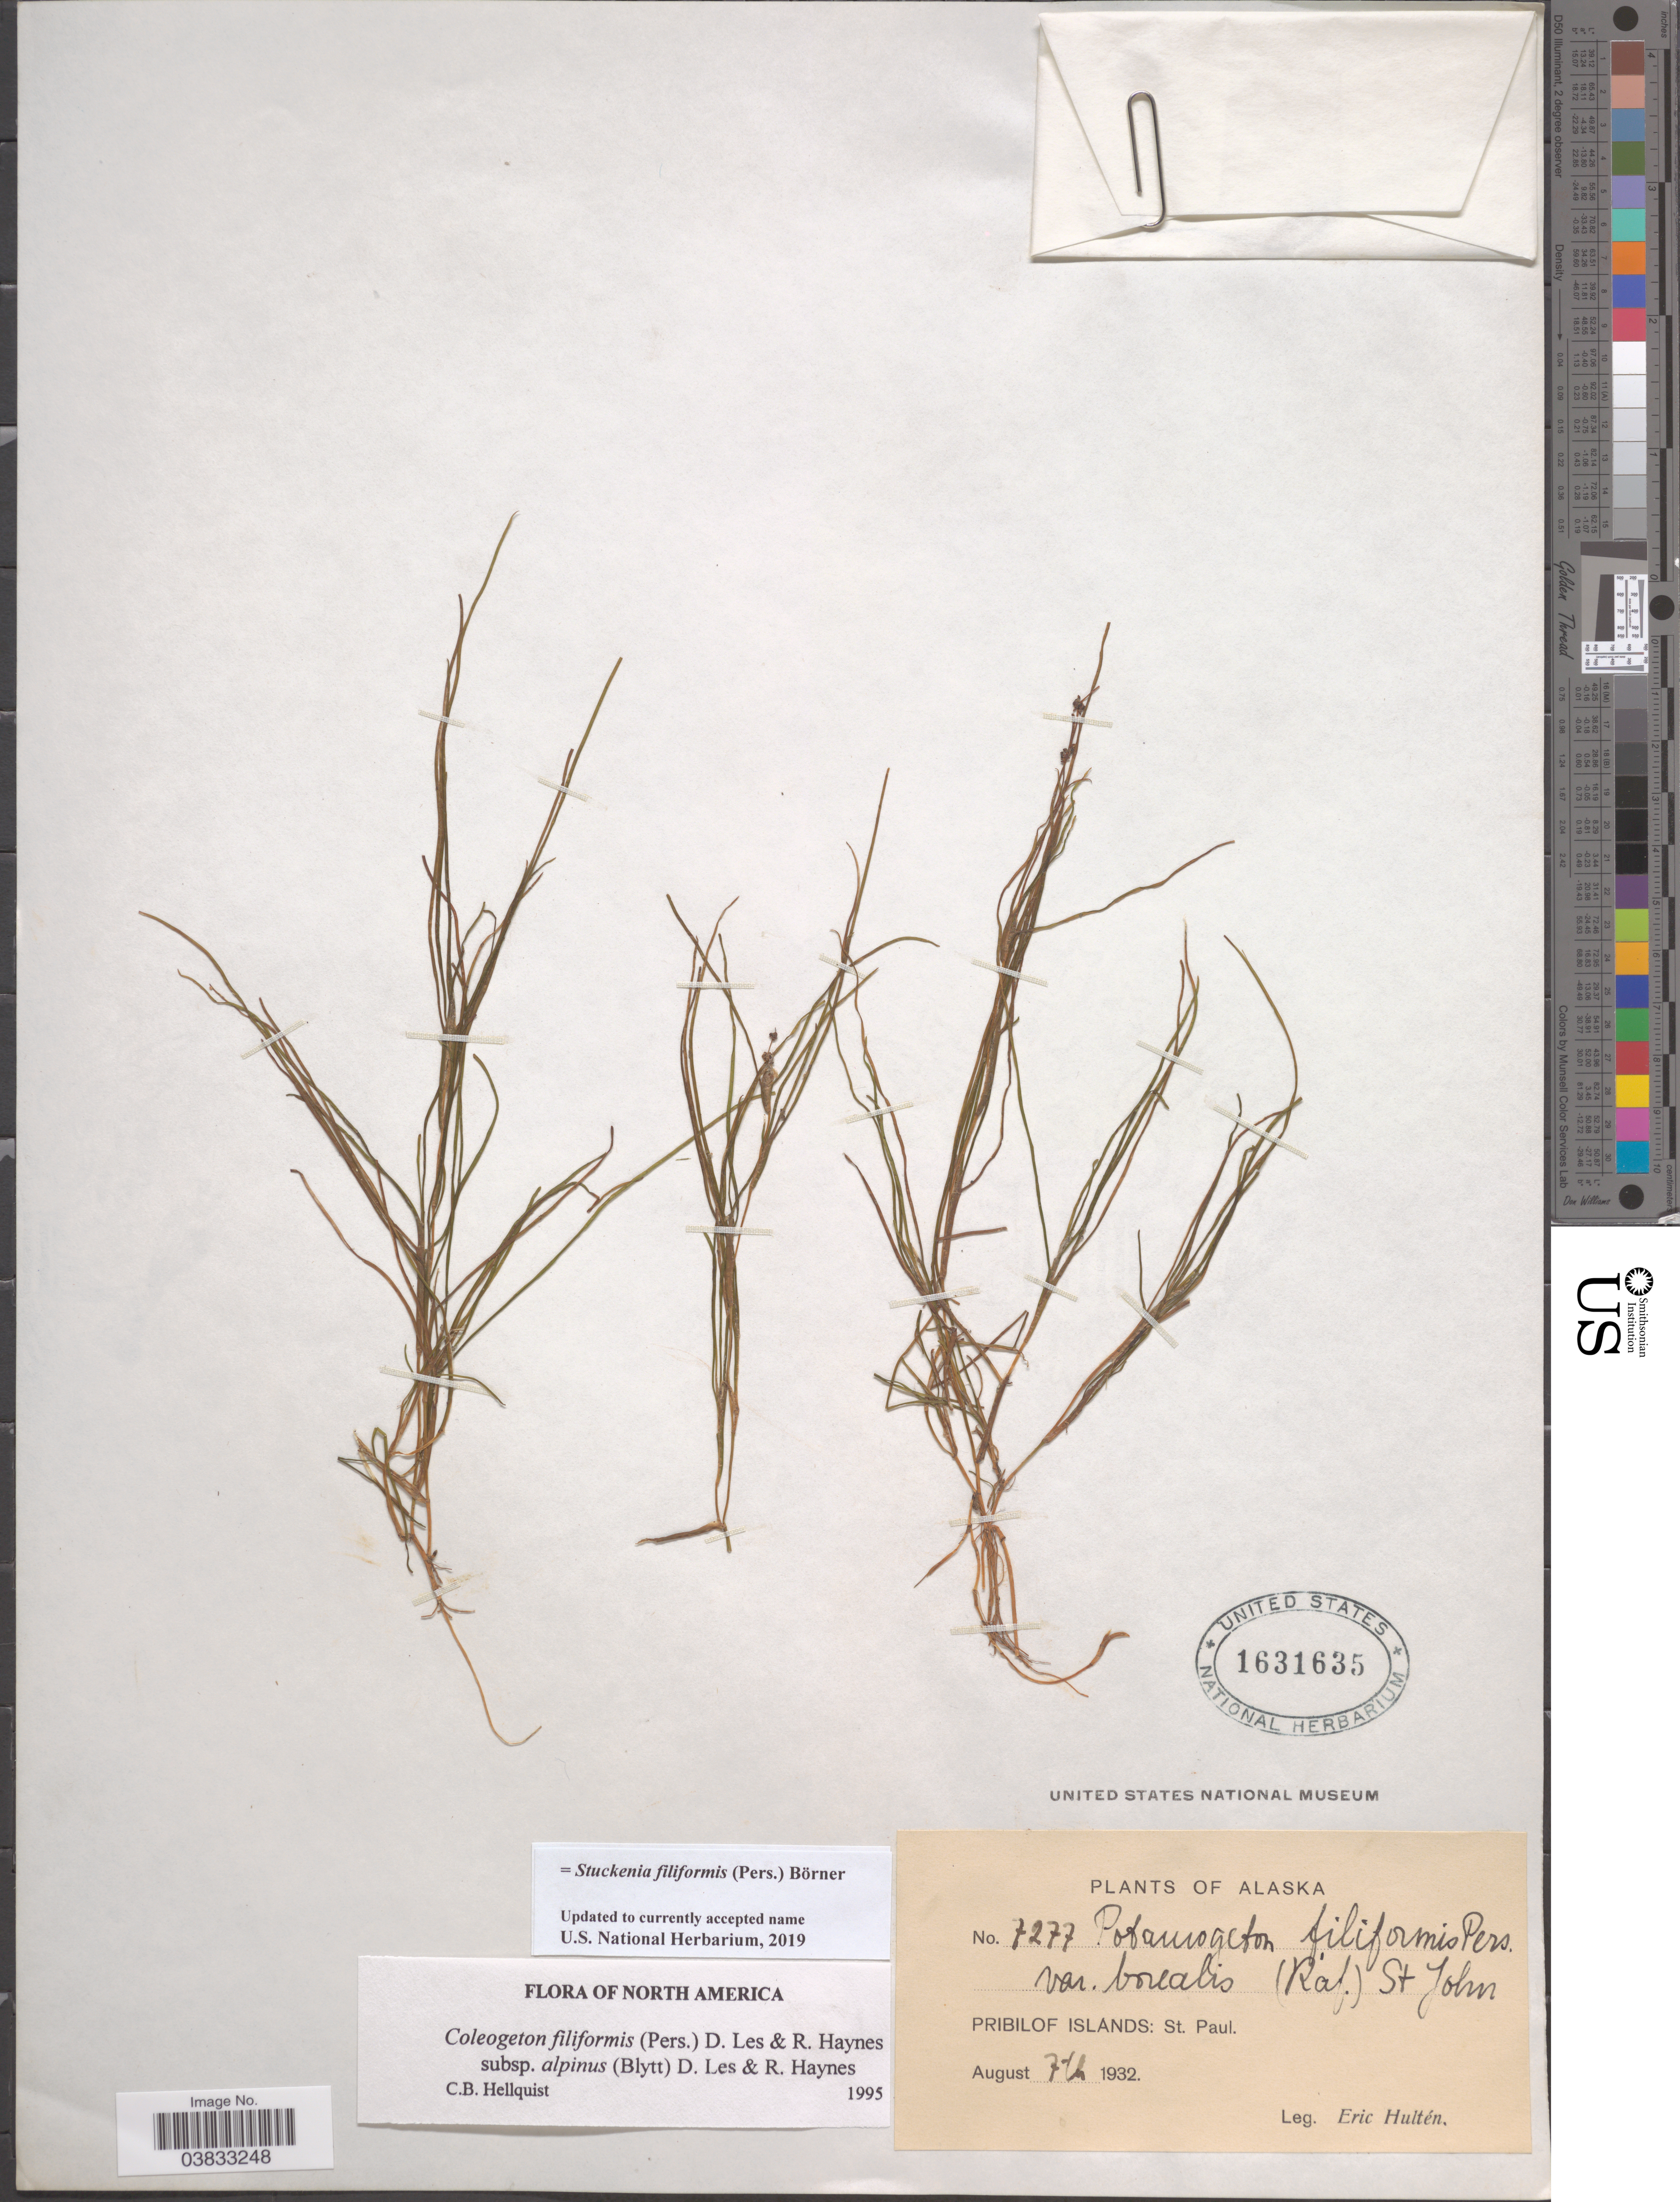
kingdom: Plantae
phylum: Tracheophyta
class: Liliopsida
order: Alismatales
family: Potamogetonaceae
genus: Stuckenia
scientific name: Stuckenia filiformis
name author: (Pers.) Börner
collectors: E. G. Hultén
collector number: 7277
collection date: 1932-08-07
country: United States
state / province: Alaska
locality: Pribilof Islands: St. Paul.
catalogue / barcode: US 1631635